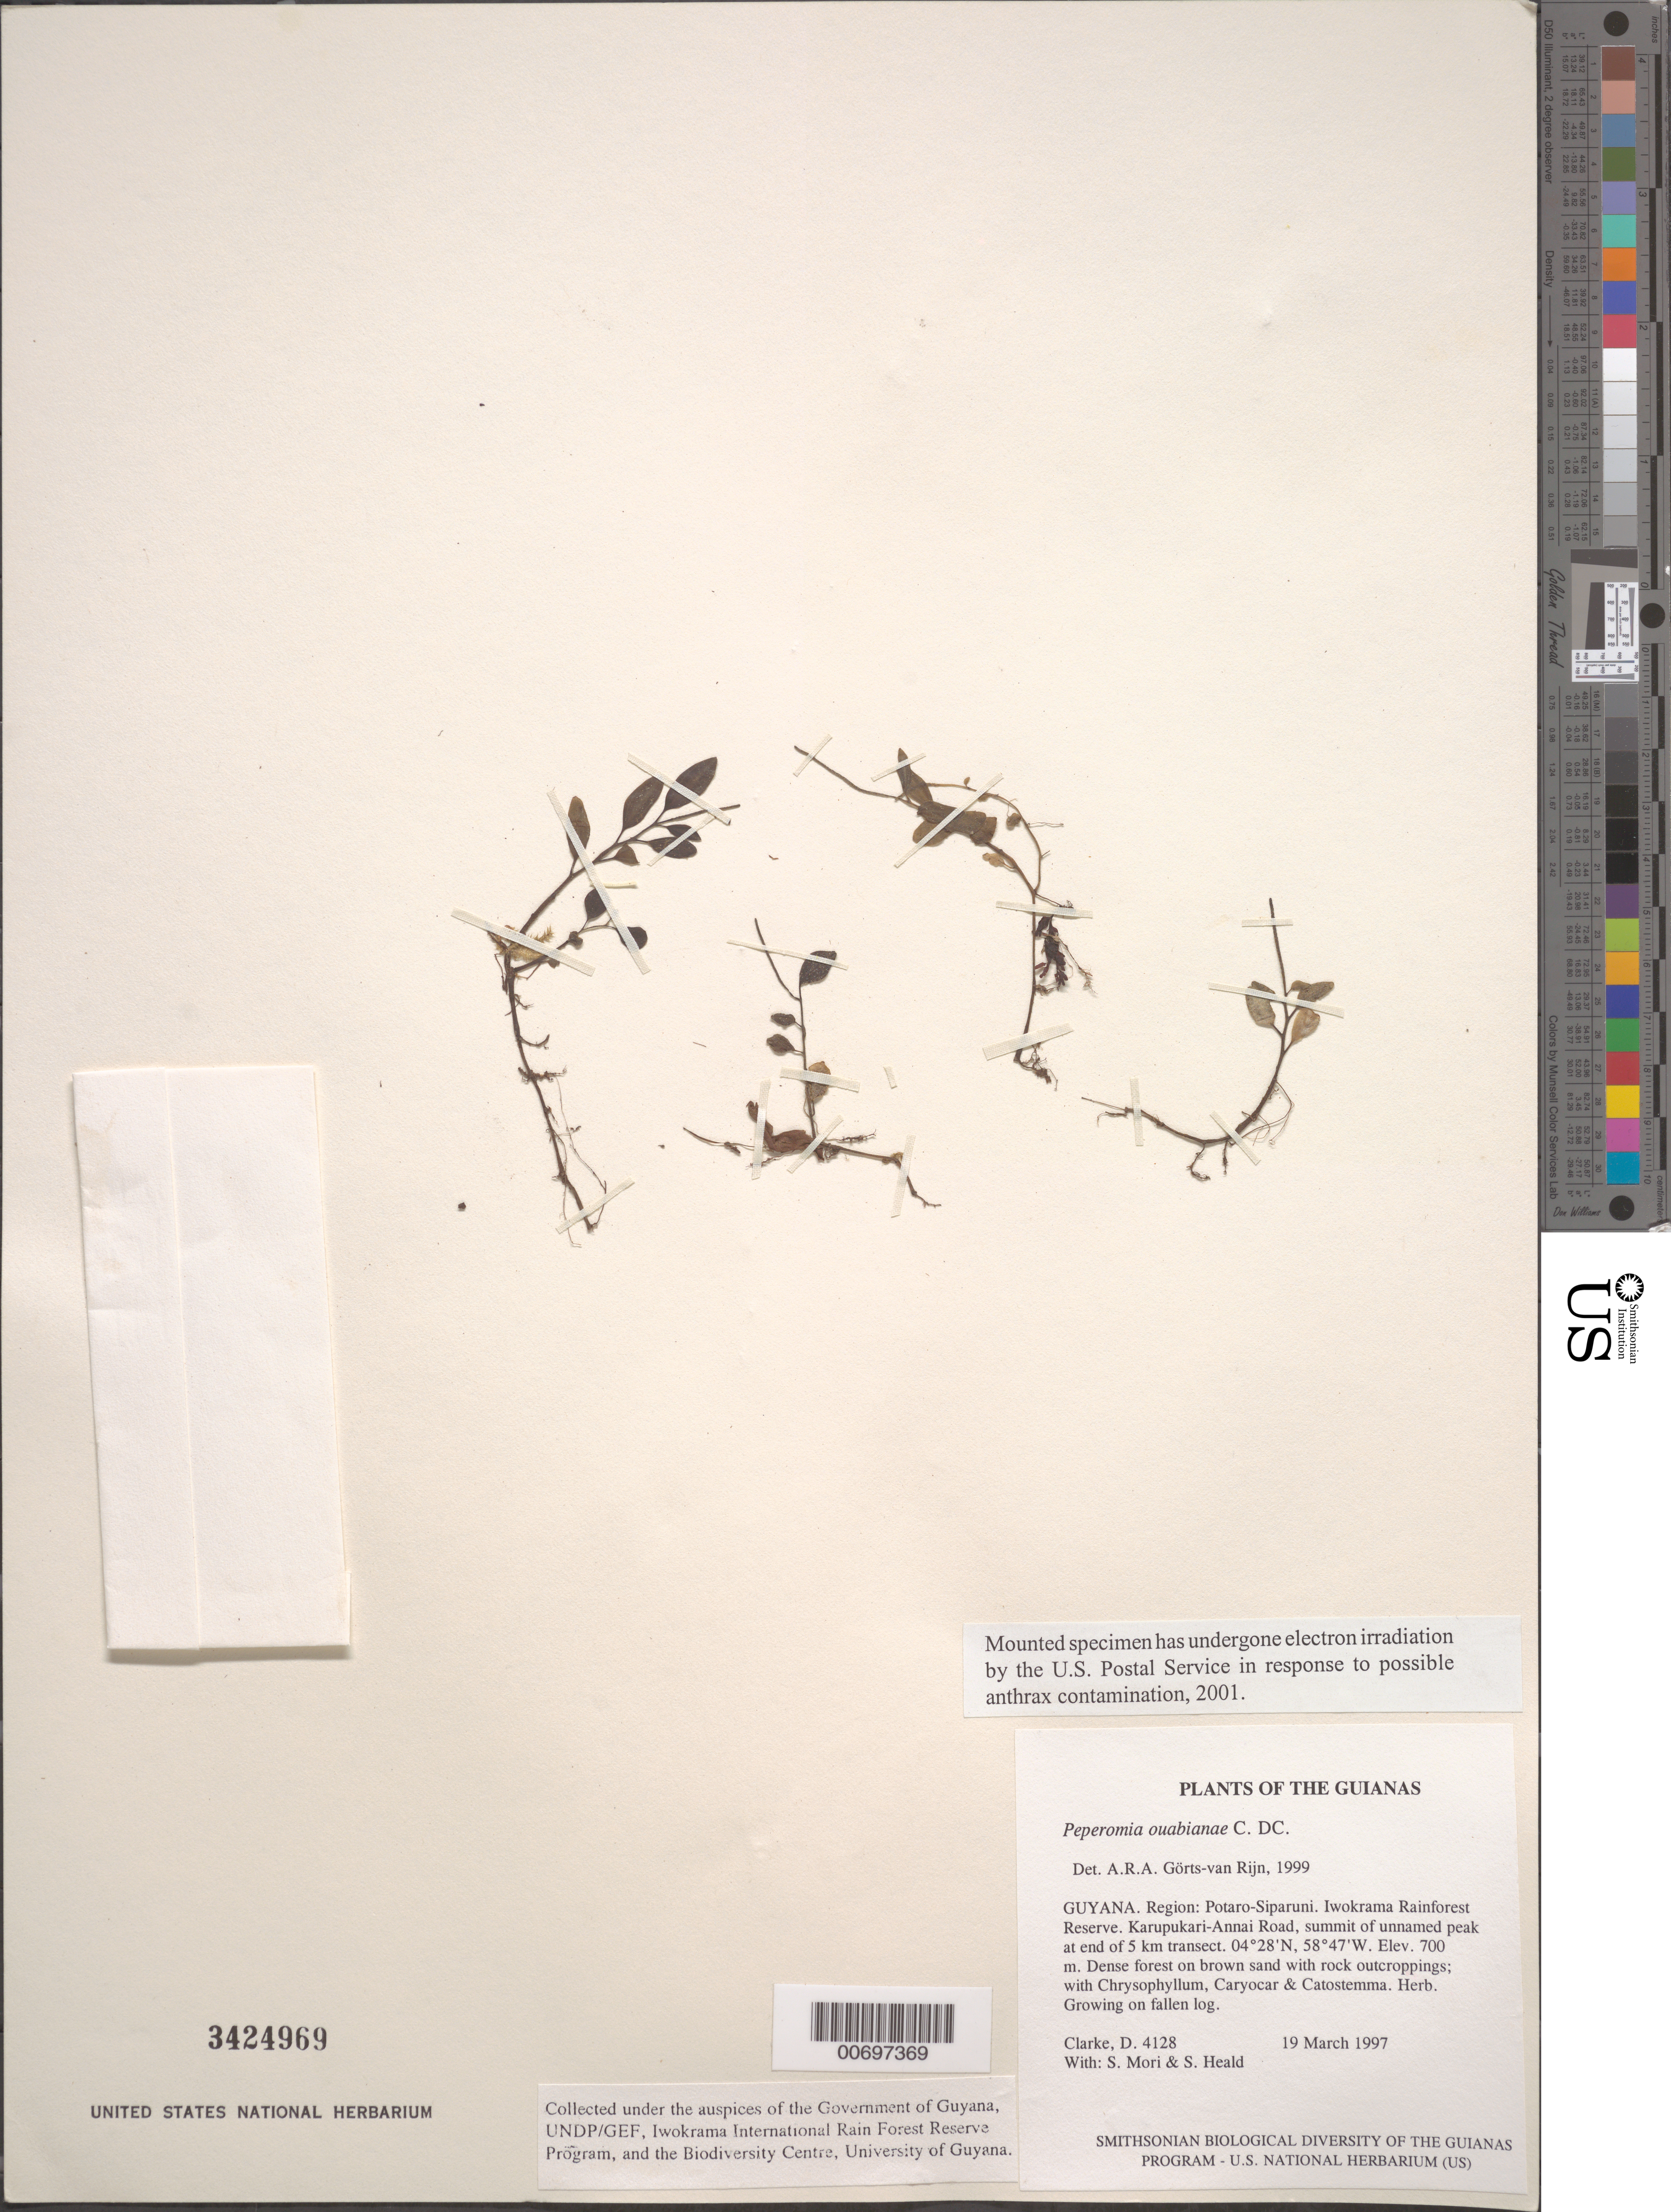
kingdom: Plantae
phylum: Tracheophyta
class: Magnoliopsida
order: Piperales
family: Piperaceae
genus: Peperomia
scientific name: Peperomia ouabianae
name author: C. DC.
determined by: Görts-van Rijn, A. R. A.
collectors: H. D. Clarke, S. Mori & S. Heald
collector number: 4128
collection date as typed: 19 March 1997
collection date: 1997-03-19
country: Guyana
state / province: Potaro-Siparuni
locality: Iwokrama Rainforest Reserve. Karupukari-Annai Road, summit of unnamed peak at end of 5 km transect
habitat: Dense forest on brown sand with rock outcroppings; with Chrysophyllum, Caryocar & Catostemma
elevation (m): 700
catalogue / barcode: US 3424969